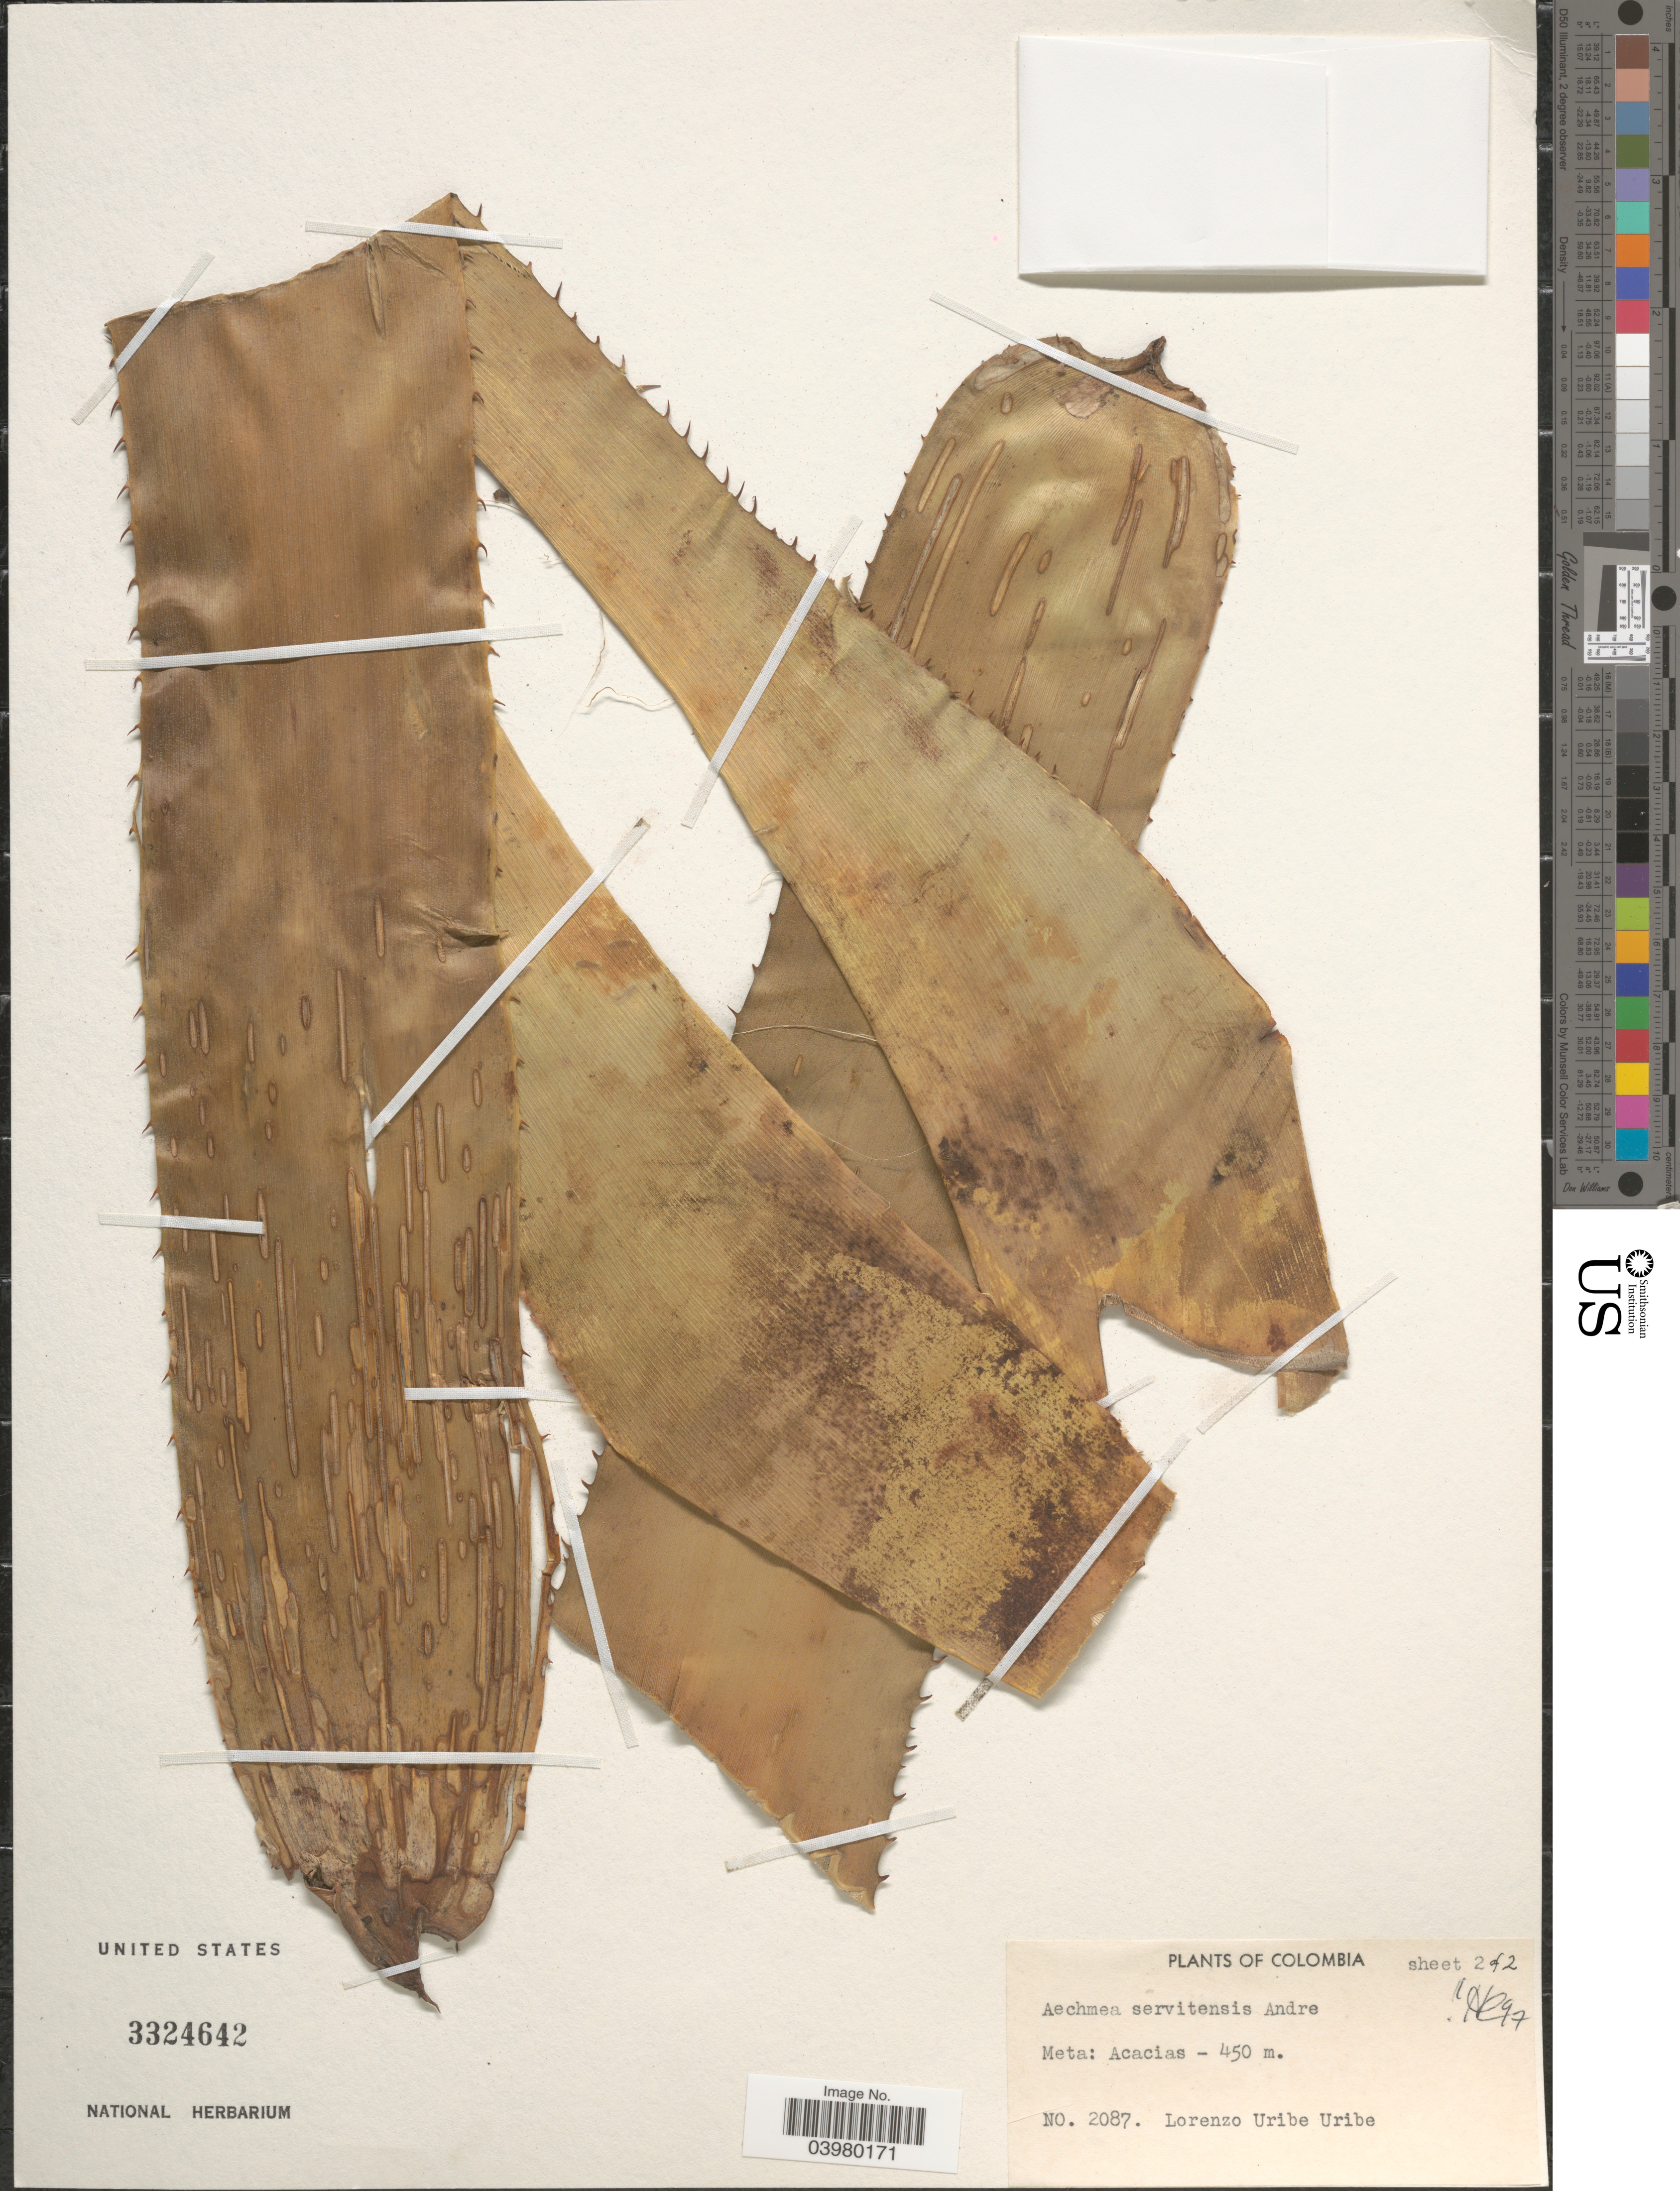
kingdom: Plantae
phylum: Tracheophyta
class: Liliopsida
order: Poales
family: Bromeliaceae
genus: Aechmea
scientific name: Aechmea servitensis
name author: André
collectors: L. Uribe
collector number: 2087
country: Colombia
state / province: Meta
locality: Acacías.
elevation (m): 450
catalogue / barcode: US 3324642